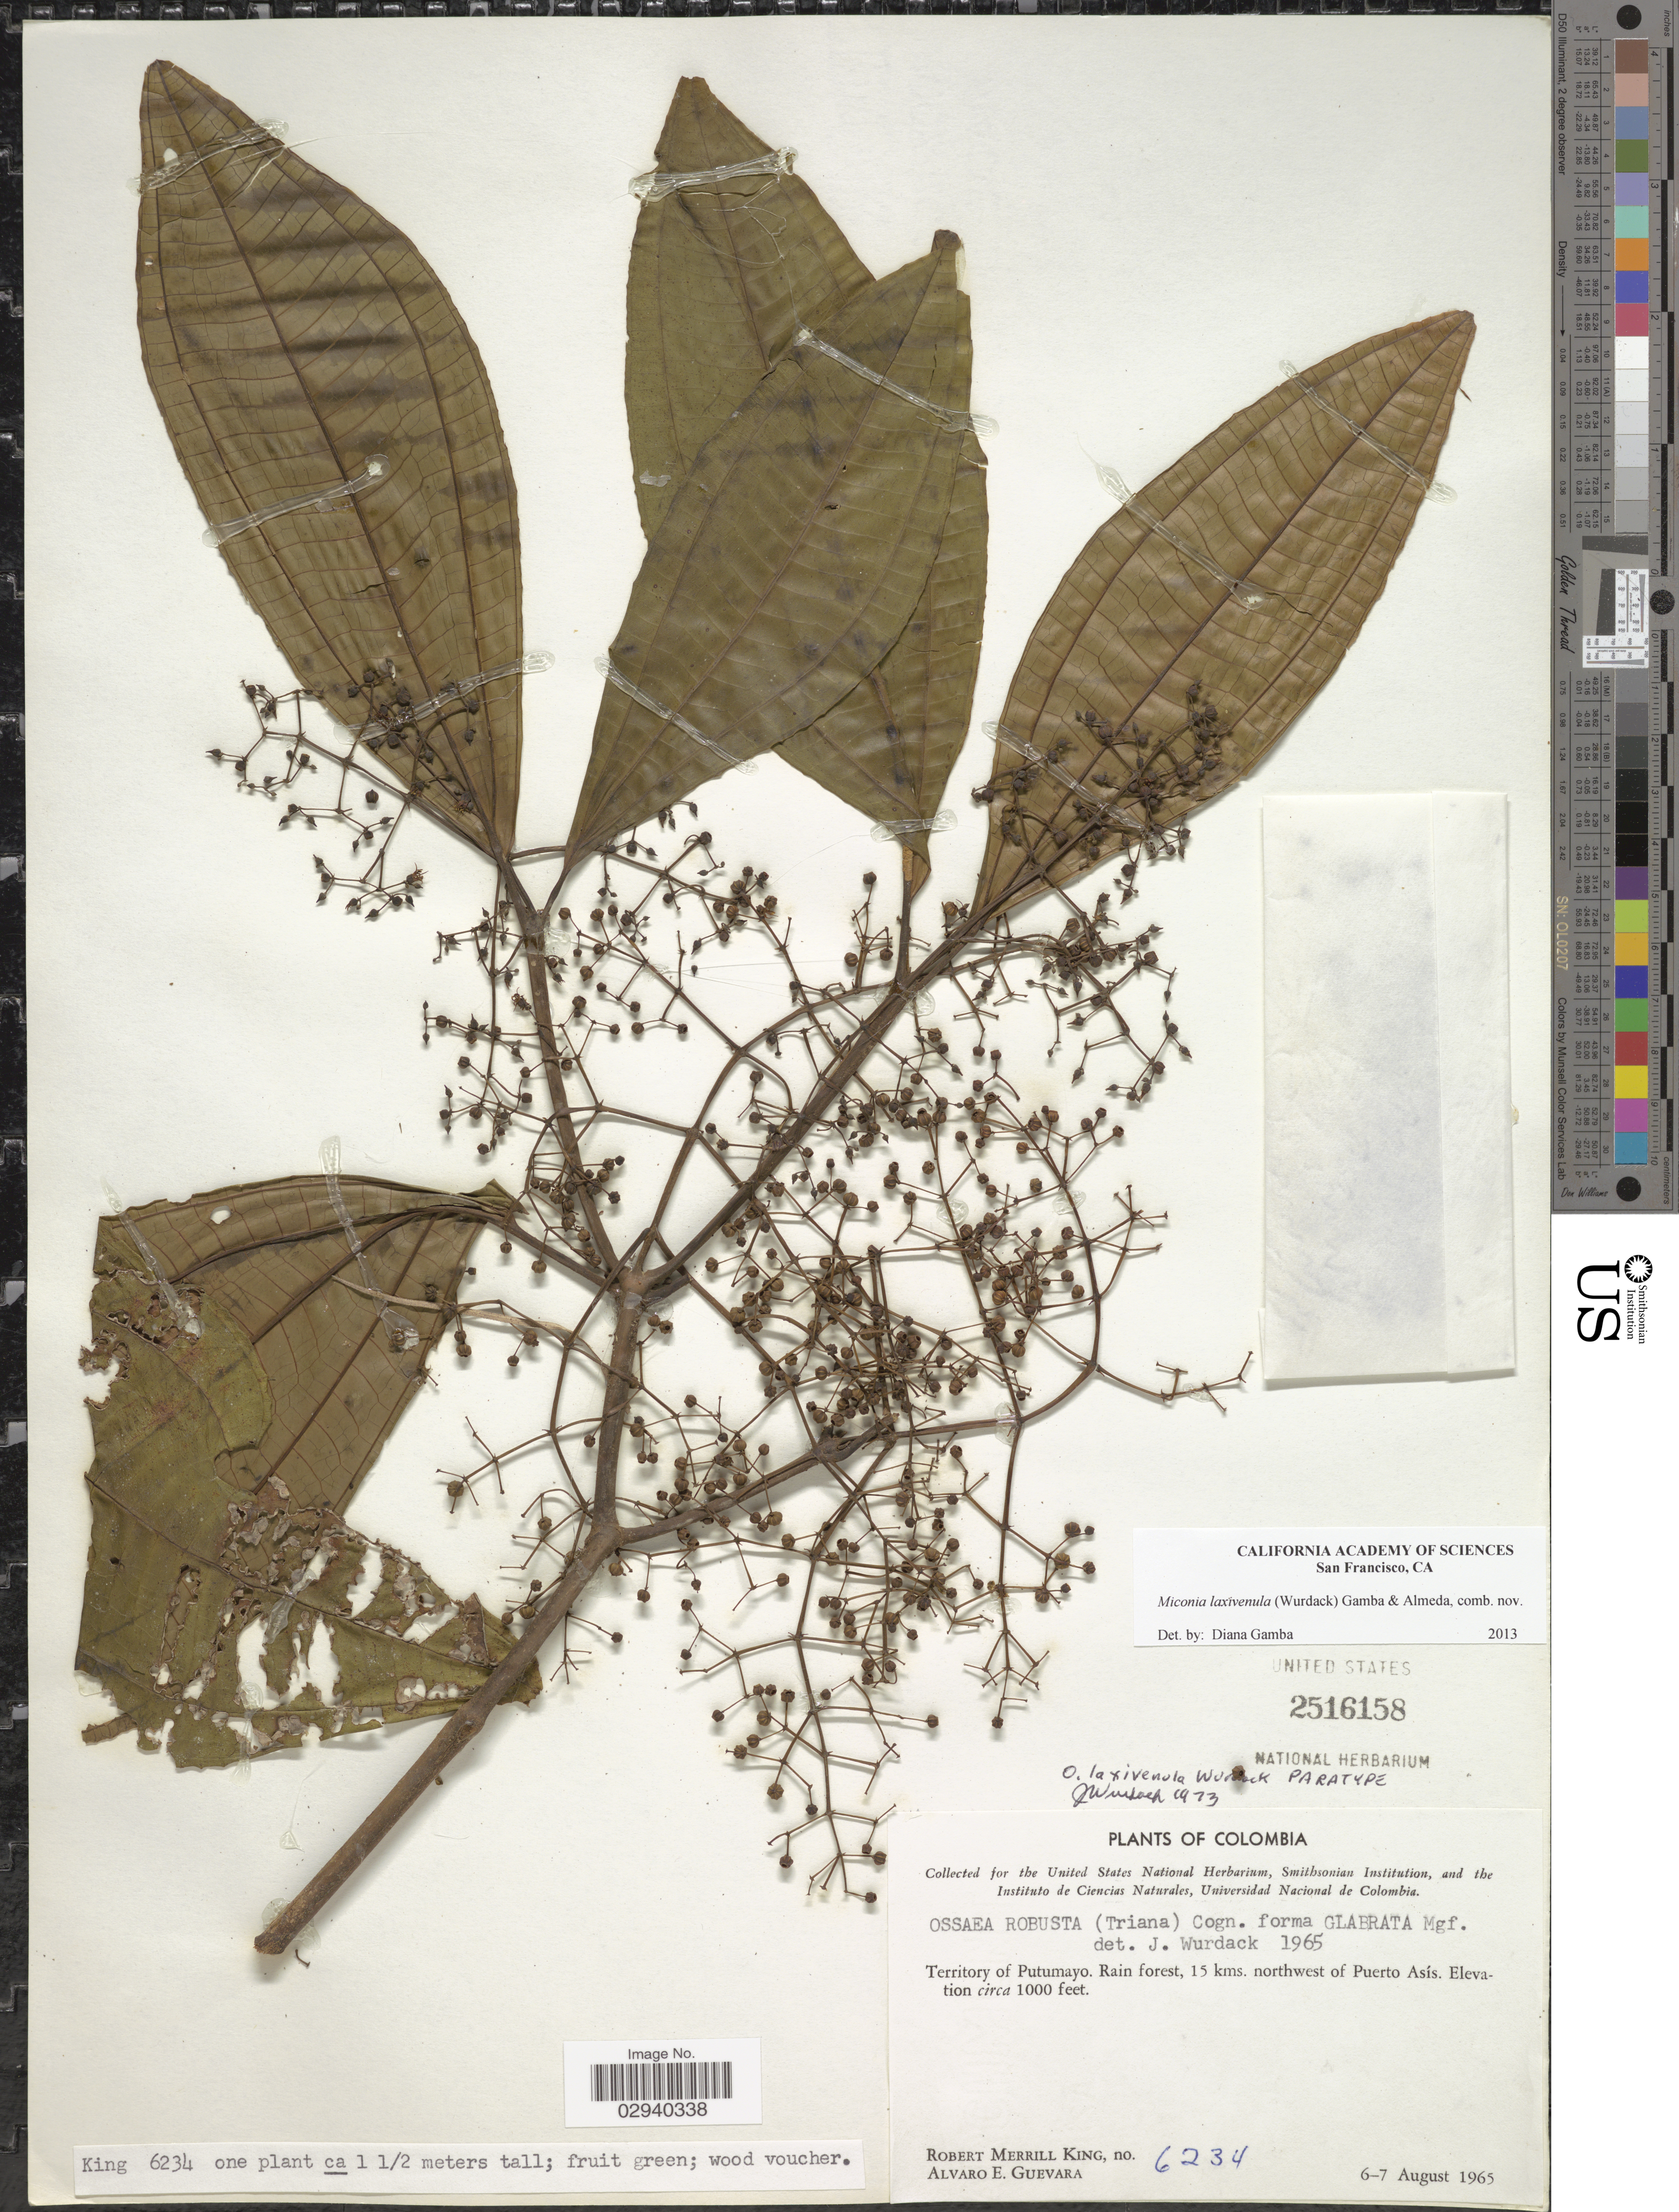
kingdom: Plantae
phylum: Tracheophyta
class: Magnoliopsida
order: Myrtales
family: Melastomataceae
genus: Miconia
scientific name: Miconia laxivenula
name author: (Wurdack) Gamba & Almeda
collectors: R. M. King & A. E. Guevara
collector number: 6234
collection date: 1965-08-06/1965-08-07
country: Colombia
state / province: Putumayo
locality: Territory of Putumayo. Rain forest, 15 kms. northwest of Puerto Asís.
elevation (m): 305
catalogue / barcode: US 2516158